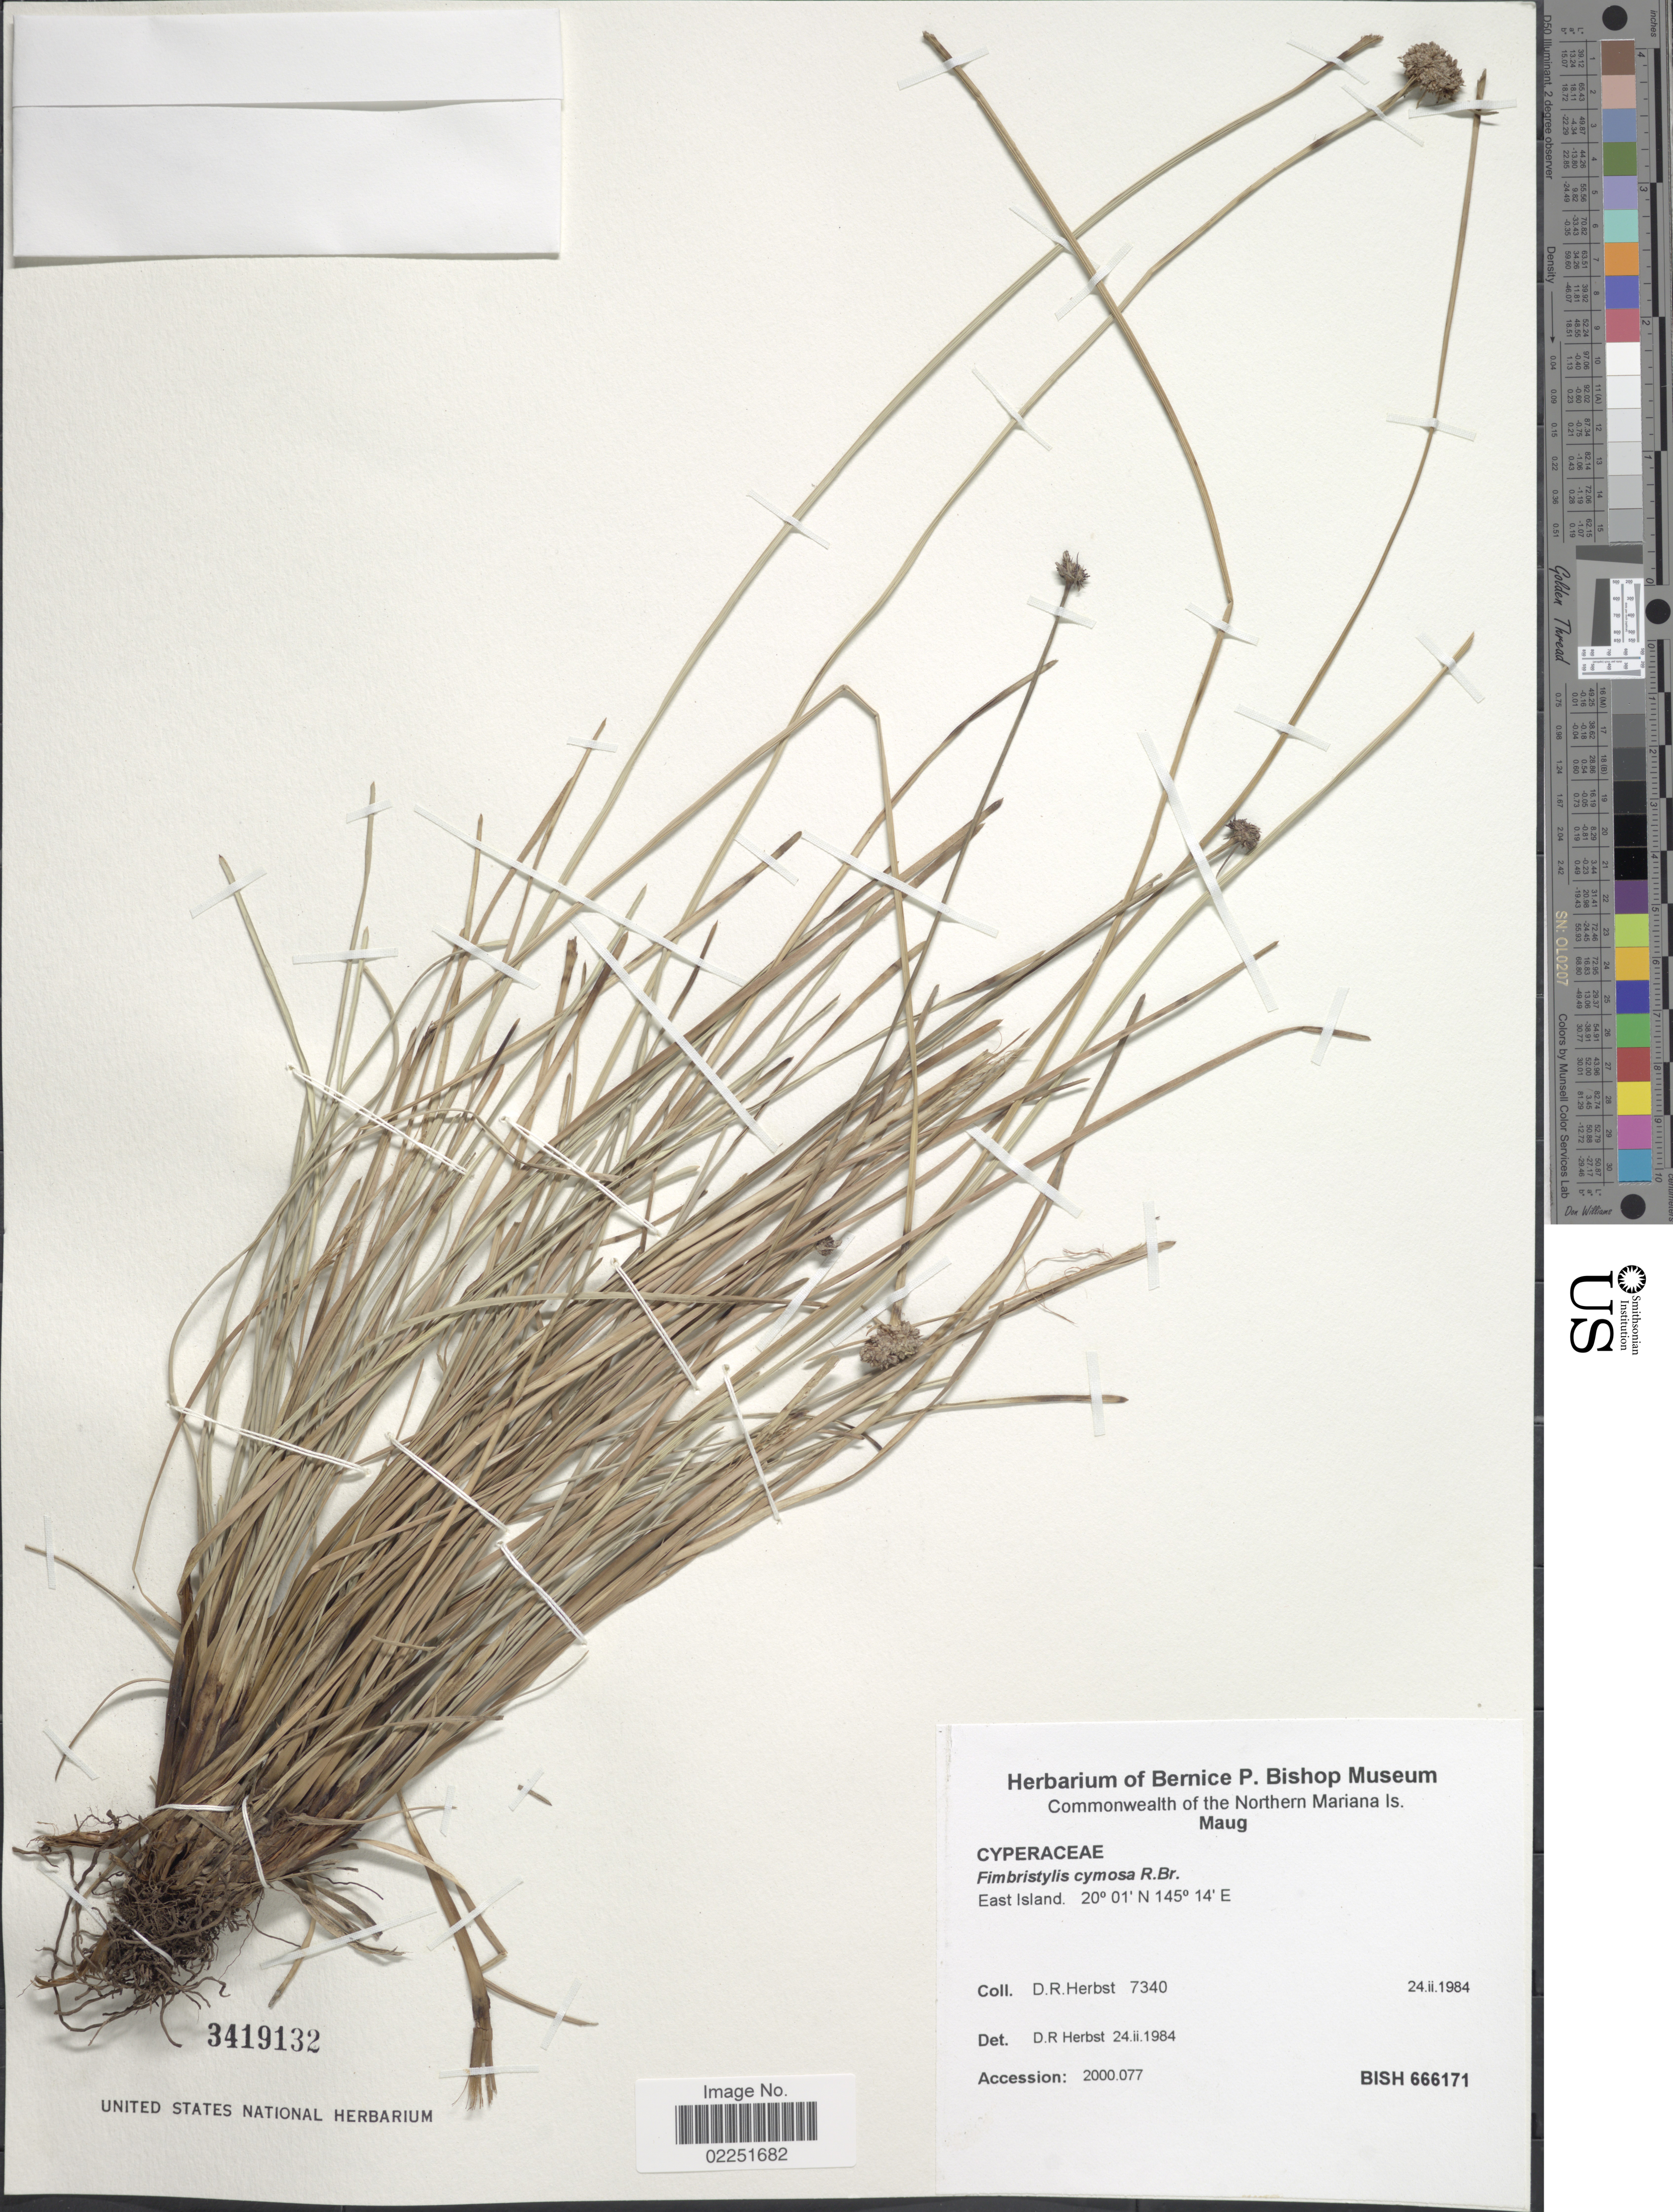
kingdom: Plantae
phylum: Tracheophyta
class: Liliopsida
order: Poales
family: Cyperaceae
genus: Fimbristylis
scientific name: Fimbristylis cymosa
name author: R. Br.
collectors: D. R. Herbst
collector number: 7340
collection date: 1984-02-24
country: Northern Mariana Islands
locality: Maug. East Island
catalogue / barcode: US 3419132